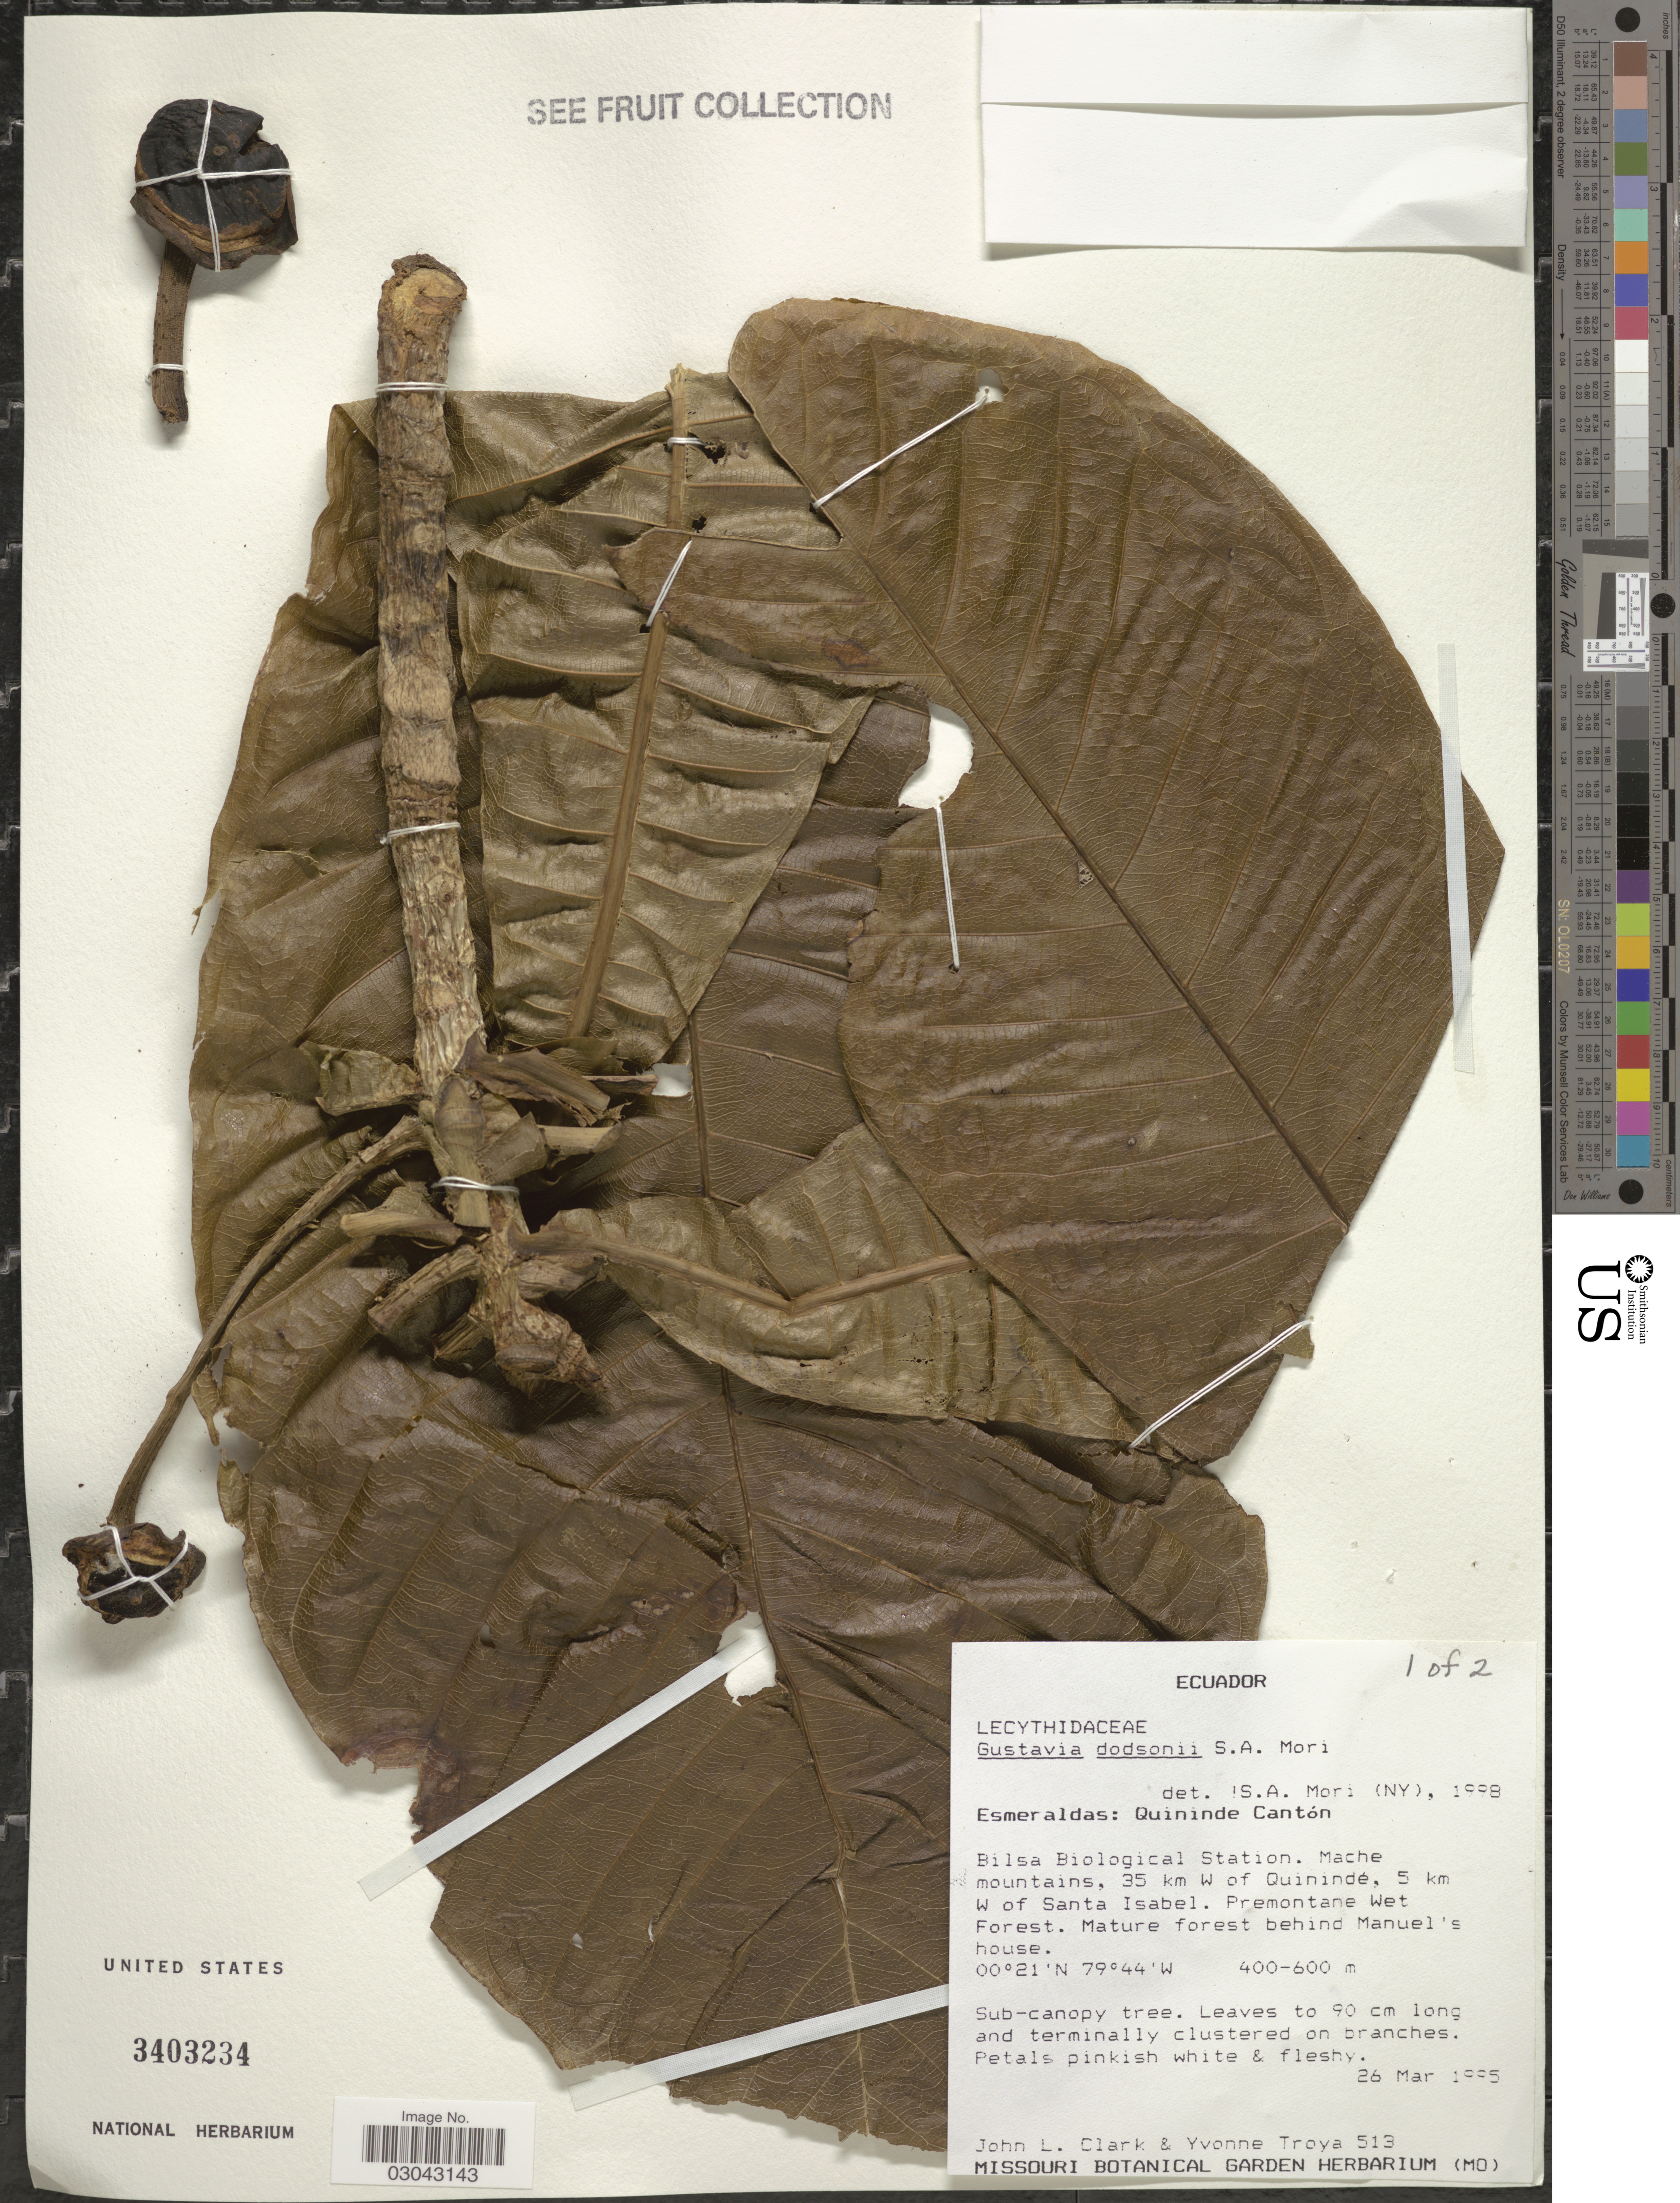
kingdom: Plantae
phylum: Tracheophyta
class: Magnoliopsida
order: Ericales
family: Lecythidaceae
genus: Gustavia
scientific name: Gustavia dodsonii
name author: S.A. Mori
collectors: J. L. Clark & Y. Troya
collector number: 513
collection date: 1995-03-26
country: Ecuador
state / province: Esmeraldas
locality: Quininde Cantón, Bilsa Biological Station. Mache mountains, 35 km W of Quinindé, 5 km W of Santa Isabel.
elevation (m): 400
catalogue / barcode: US 3403234